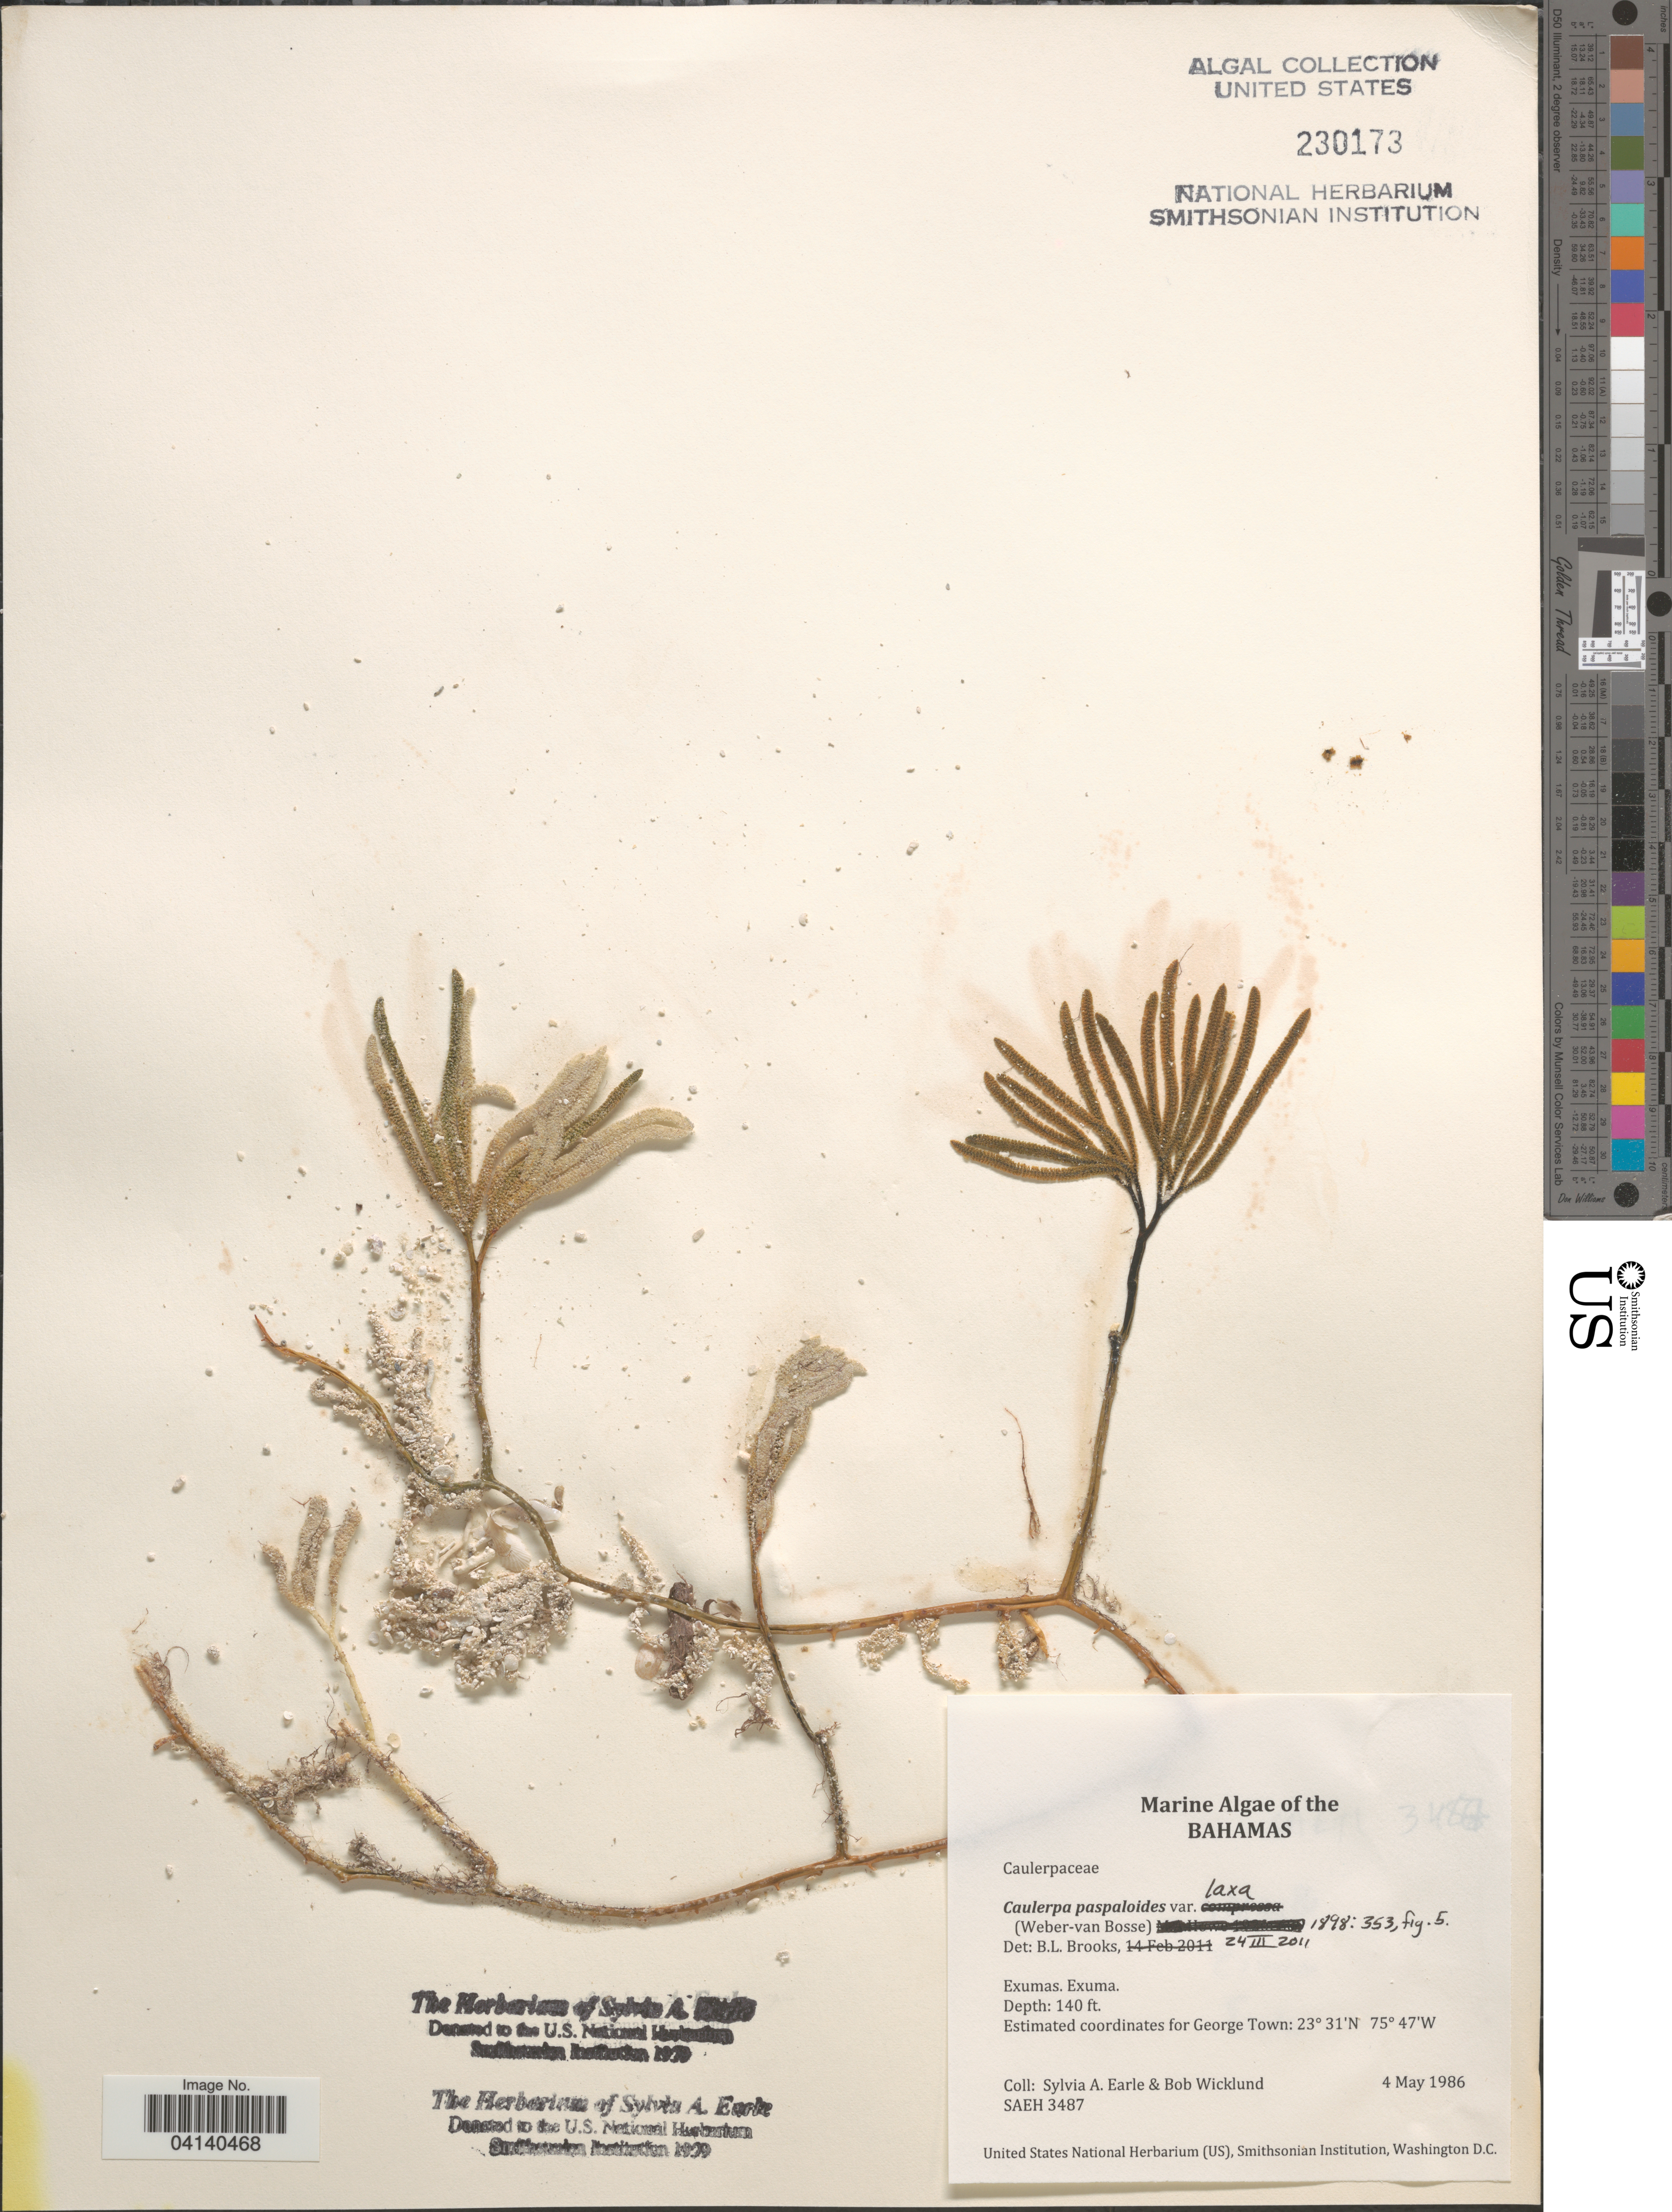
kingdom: Plantae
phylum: Chlorophyta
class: Ulvophyceae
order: Bryopsidales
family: Caulerpaceae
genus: Caulerpa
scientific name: Caulerpa paspaloides var. laxa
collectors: S. A. Earle & B. Wicklund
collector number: SAEH3487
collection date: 1986-05-04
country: Bahamas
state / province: Exuma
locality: Exumas. George Town.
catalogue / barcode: US 230173